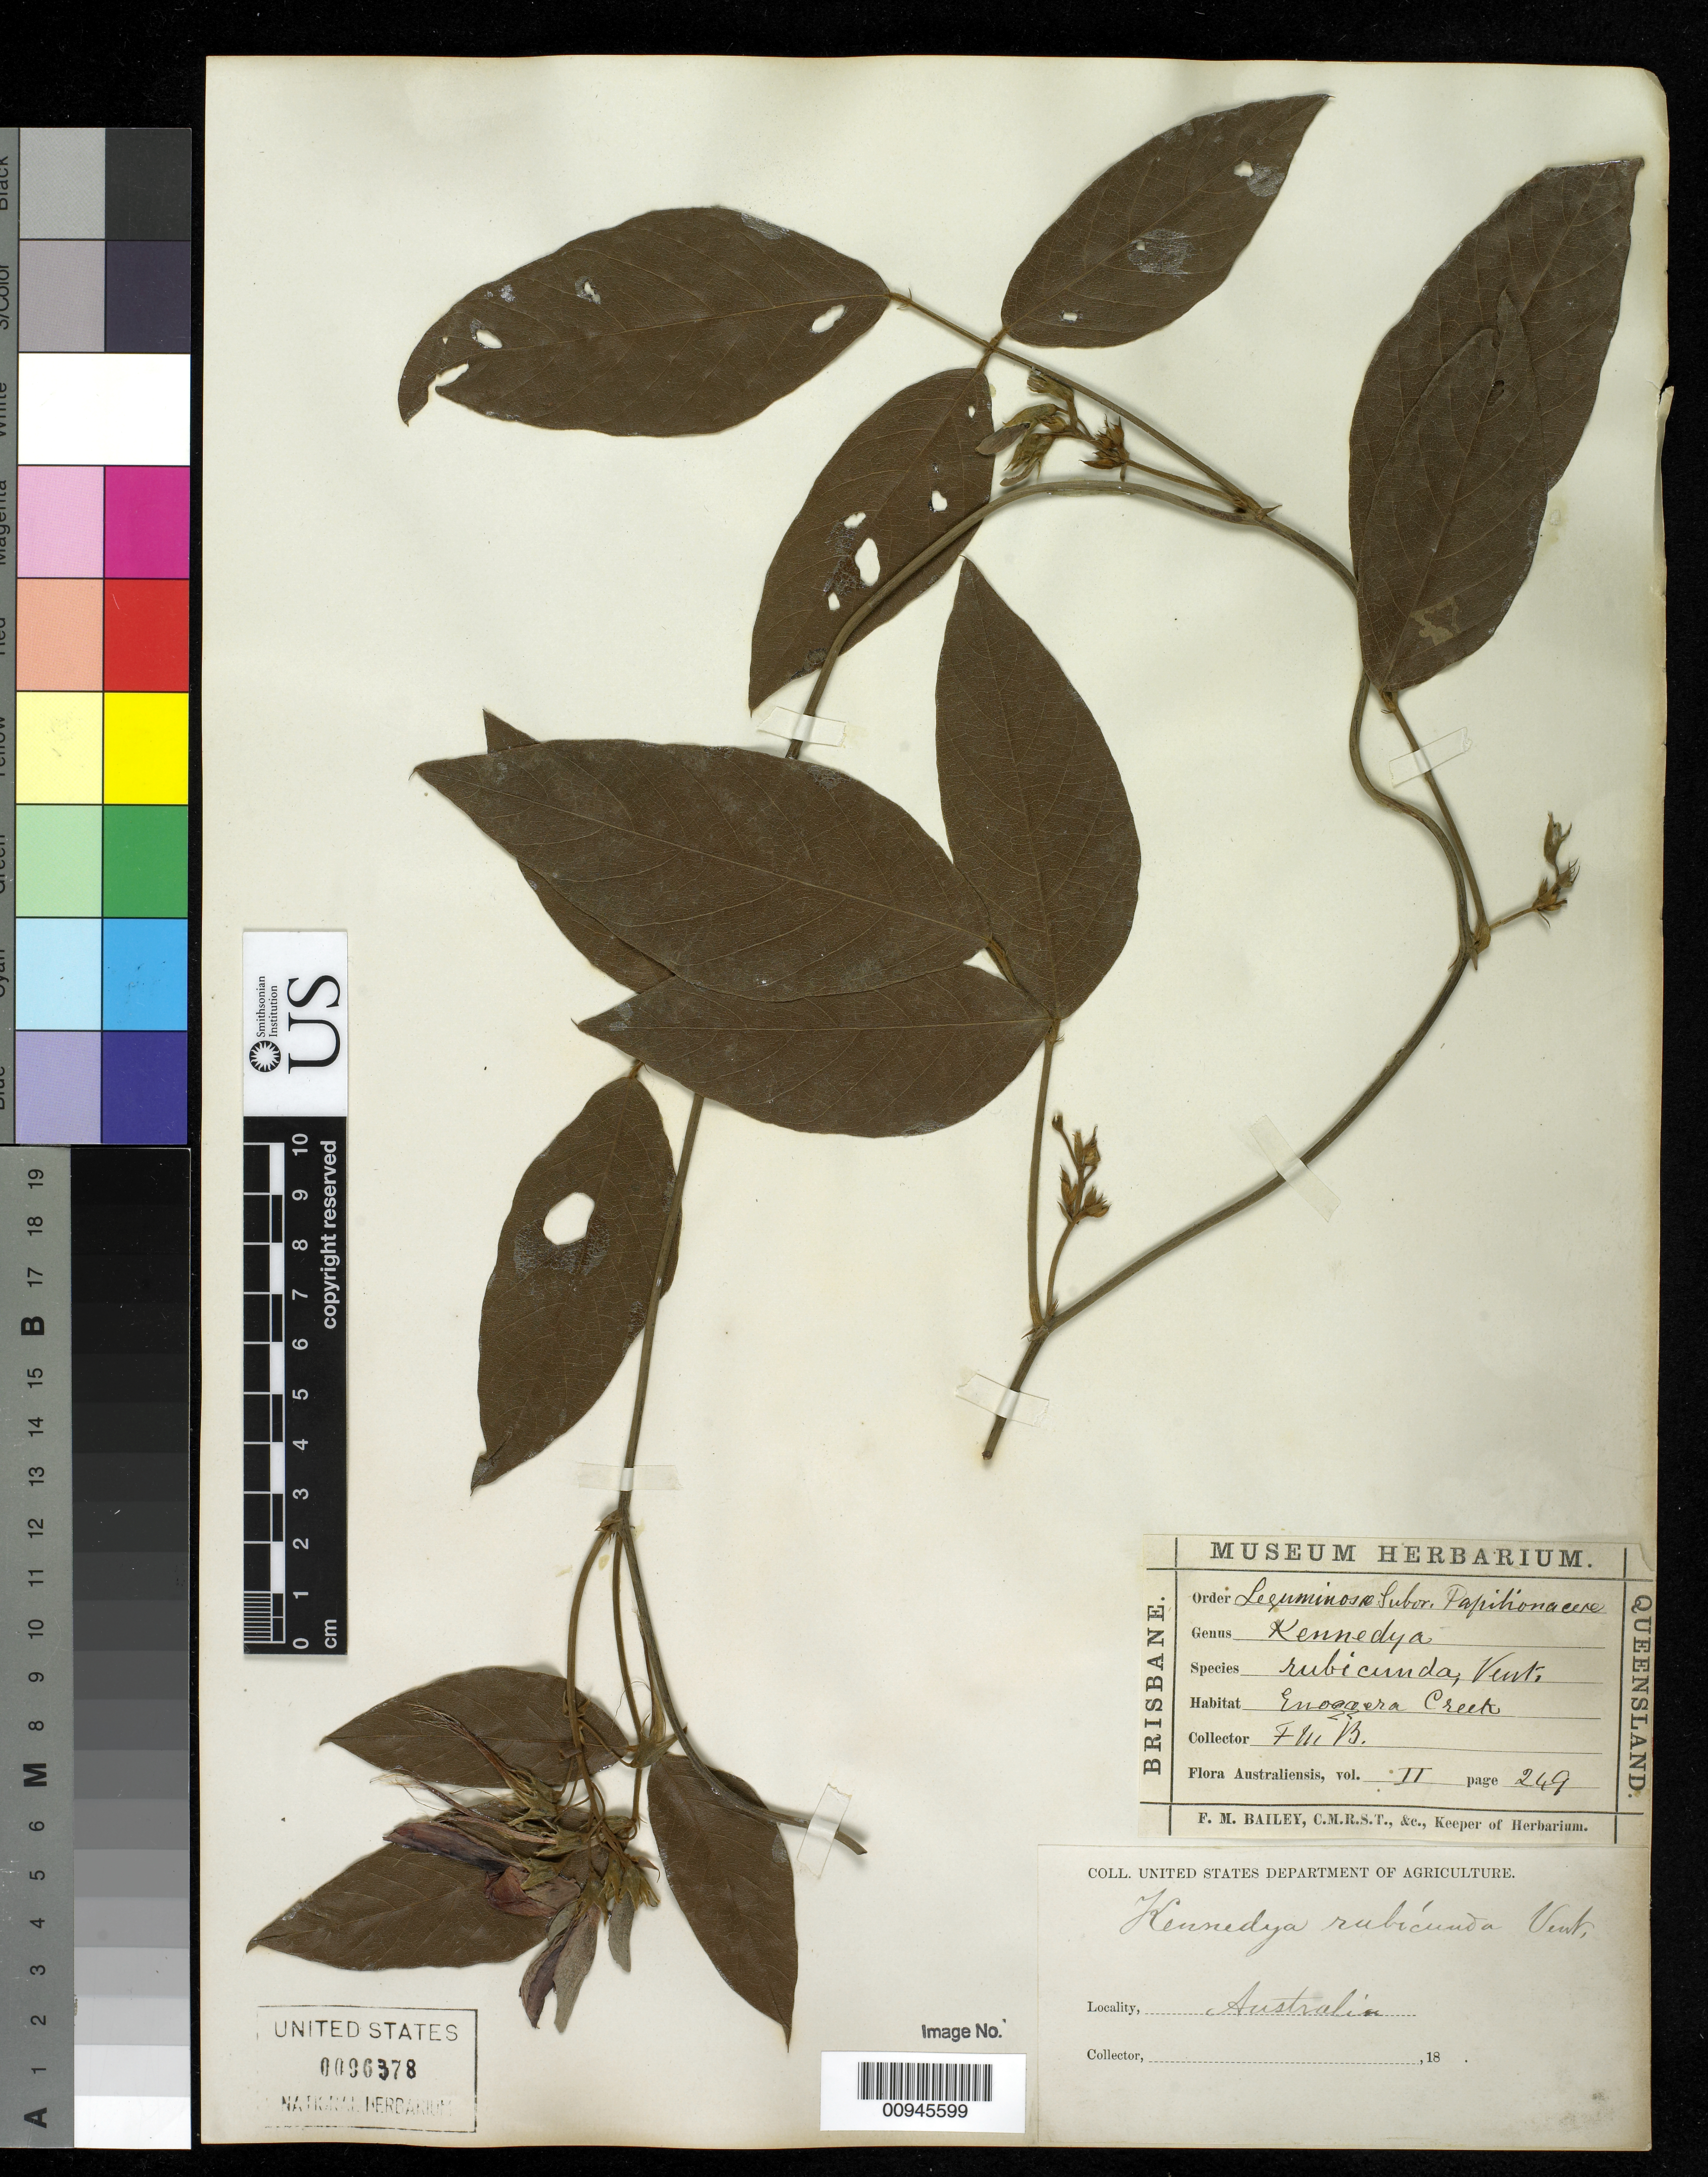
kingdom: Plantae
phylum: Tracheophyta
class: Magnoliopsida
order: Fabales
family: Fabaceae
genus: Kennedia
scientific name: Kennedia rubicunda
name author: Vent.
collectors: F. M. Bailey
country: Australia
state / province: Queensland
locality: Enoggera Creek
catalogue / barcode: US 96378